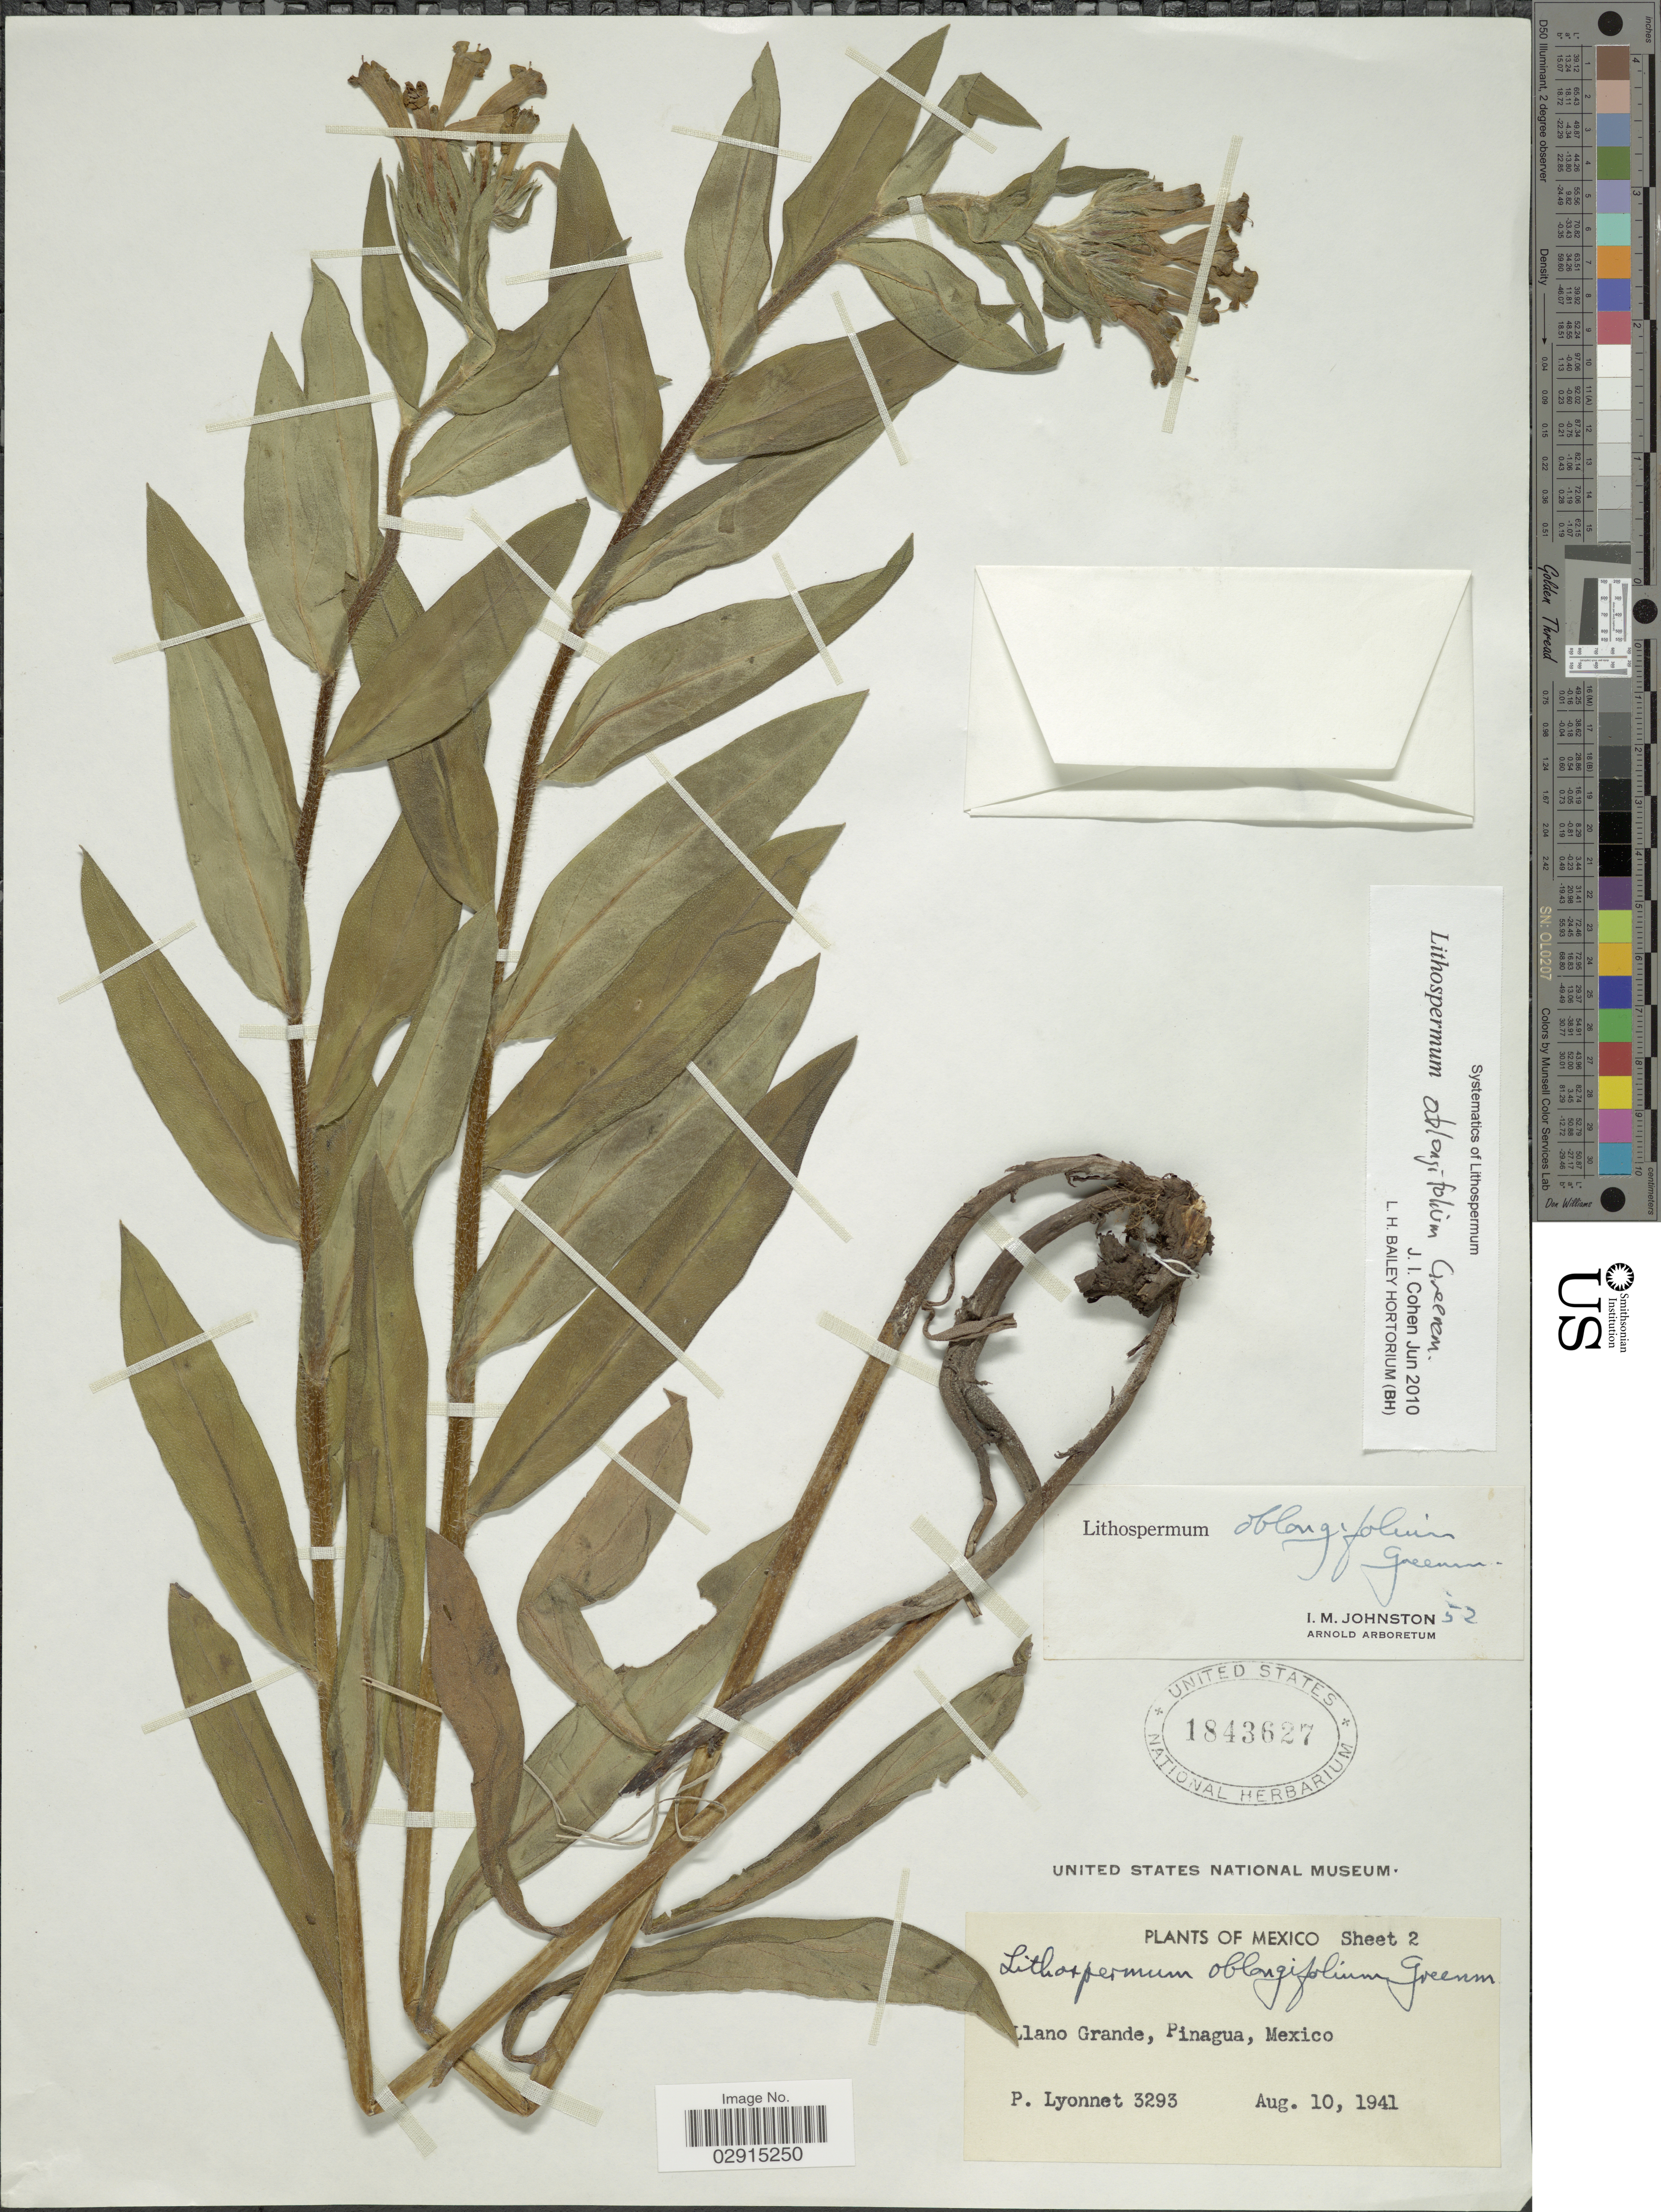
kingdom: Plantae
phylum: Tracheophyta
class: Magnoliopsida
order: Boraginales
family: Boraginaceae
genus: Lithospermum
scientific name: Lithospermum oblongifolium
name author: Greenm.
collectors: P. Lyonnet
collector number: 3293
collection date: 1941-08-10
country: Mexico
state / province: México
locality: Llano Grande, Pinagua.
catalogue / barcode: US 1843627